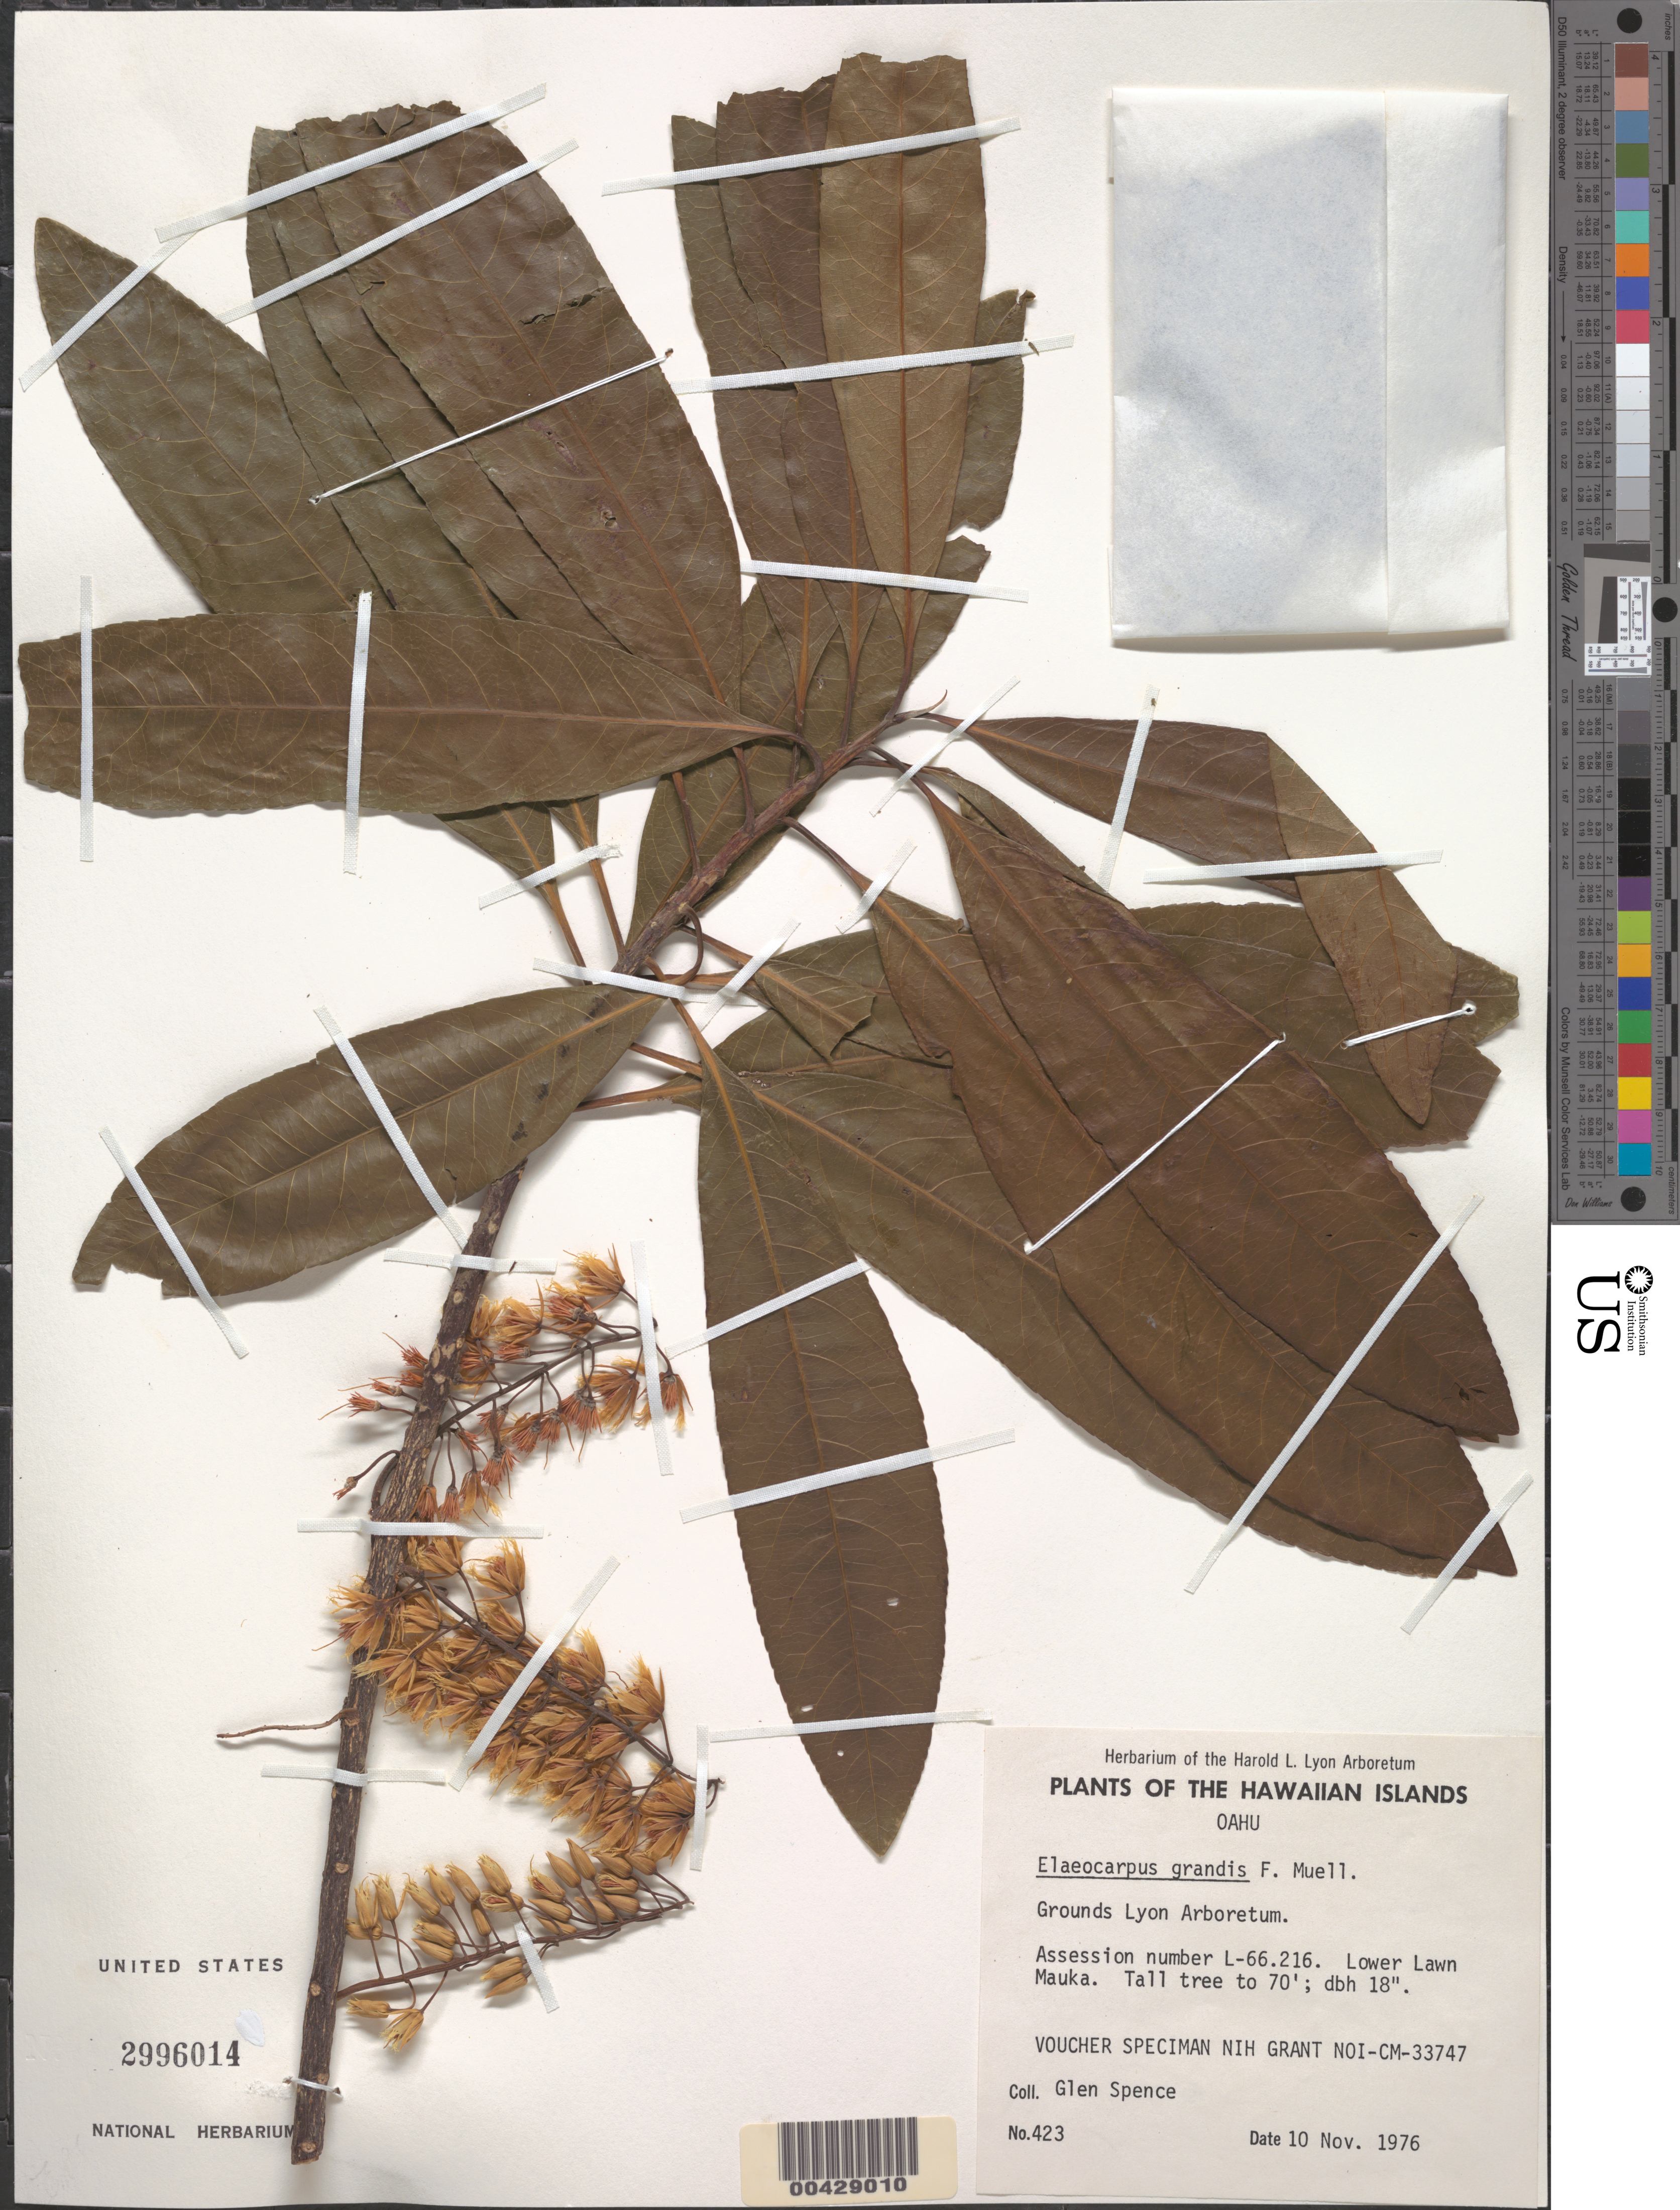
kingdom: Plantae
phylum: Tracheophyta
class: Magnoliopsida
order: Oxalidales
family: Elaeocarpaceae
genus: Elaeocarpus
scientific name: Elaeocarpus grandis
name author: F. Muell.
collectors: G. Spence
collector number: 423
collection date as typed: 10 Nov 1976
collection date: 1976-11-10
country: United States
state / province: Hawaii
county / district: Honolulu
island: Oahu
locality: Lower Lawn Mauka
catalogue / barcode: US 2996014